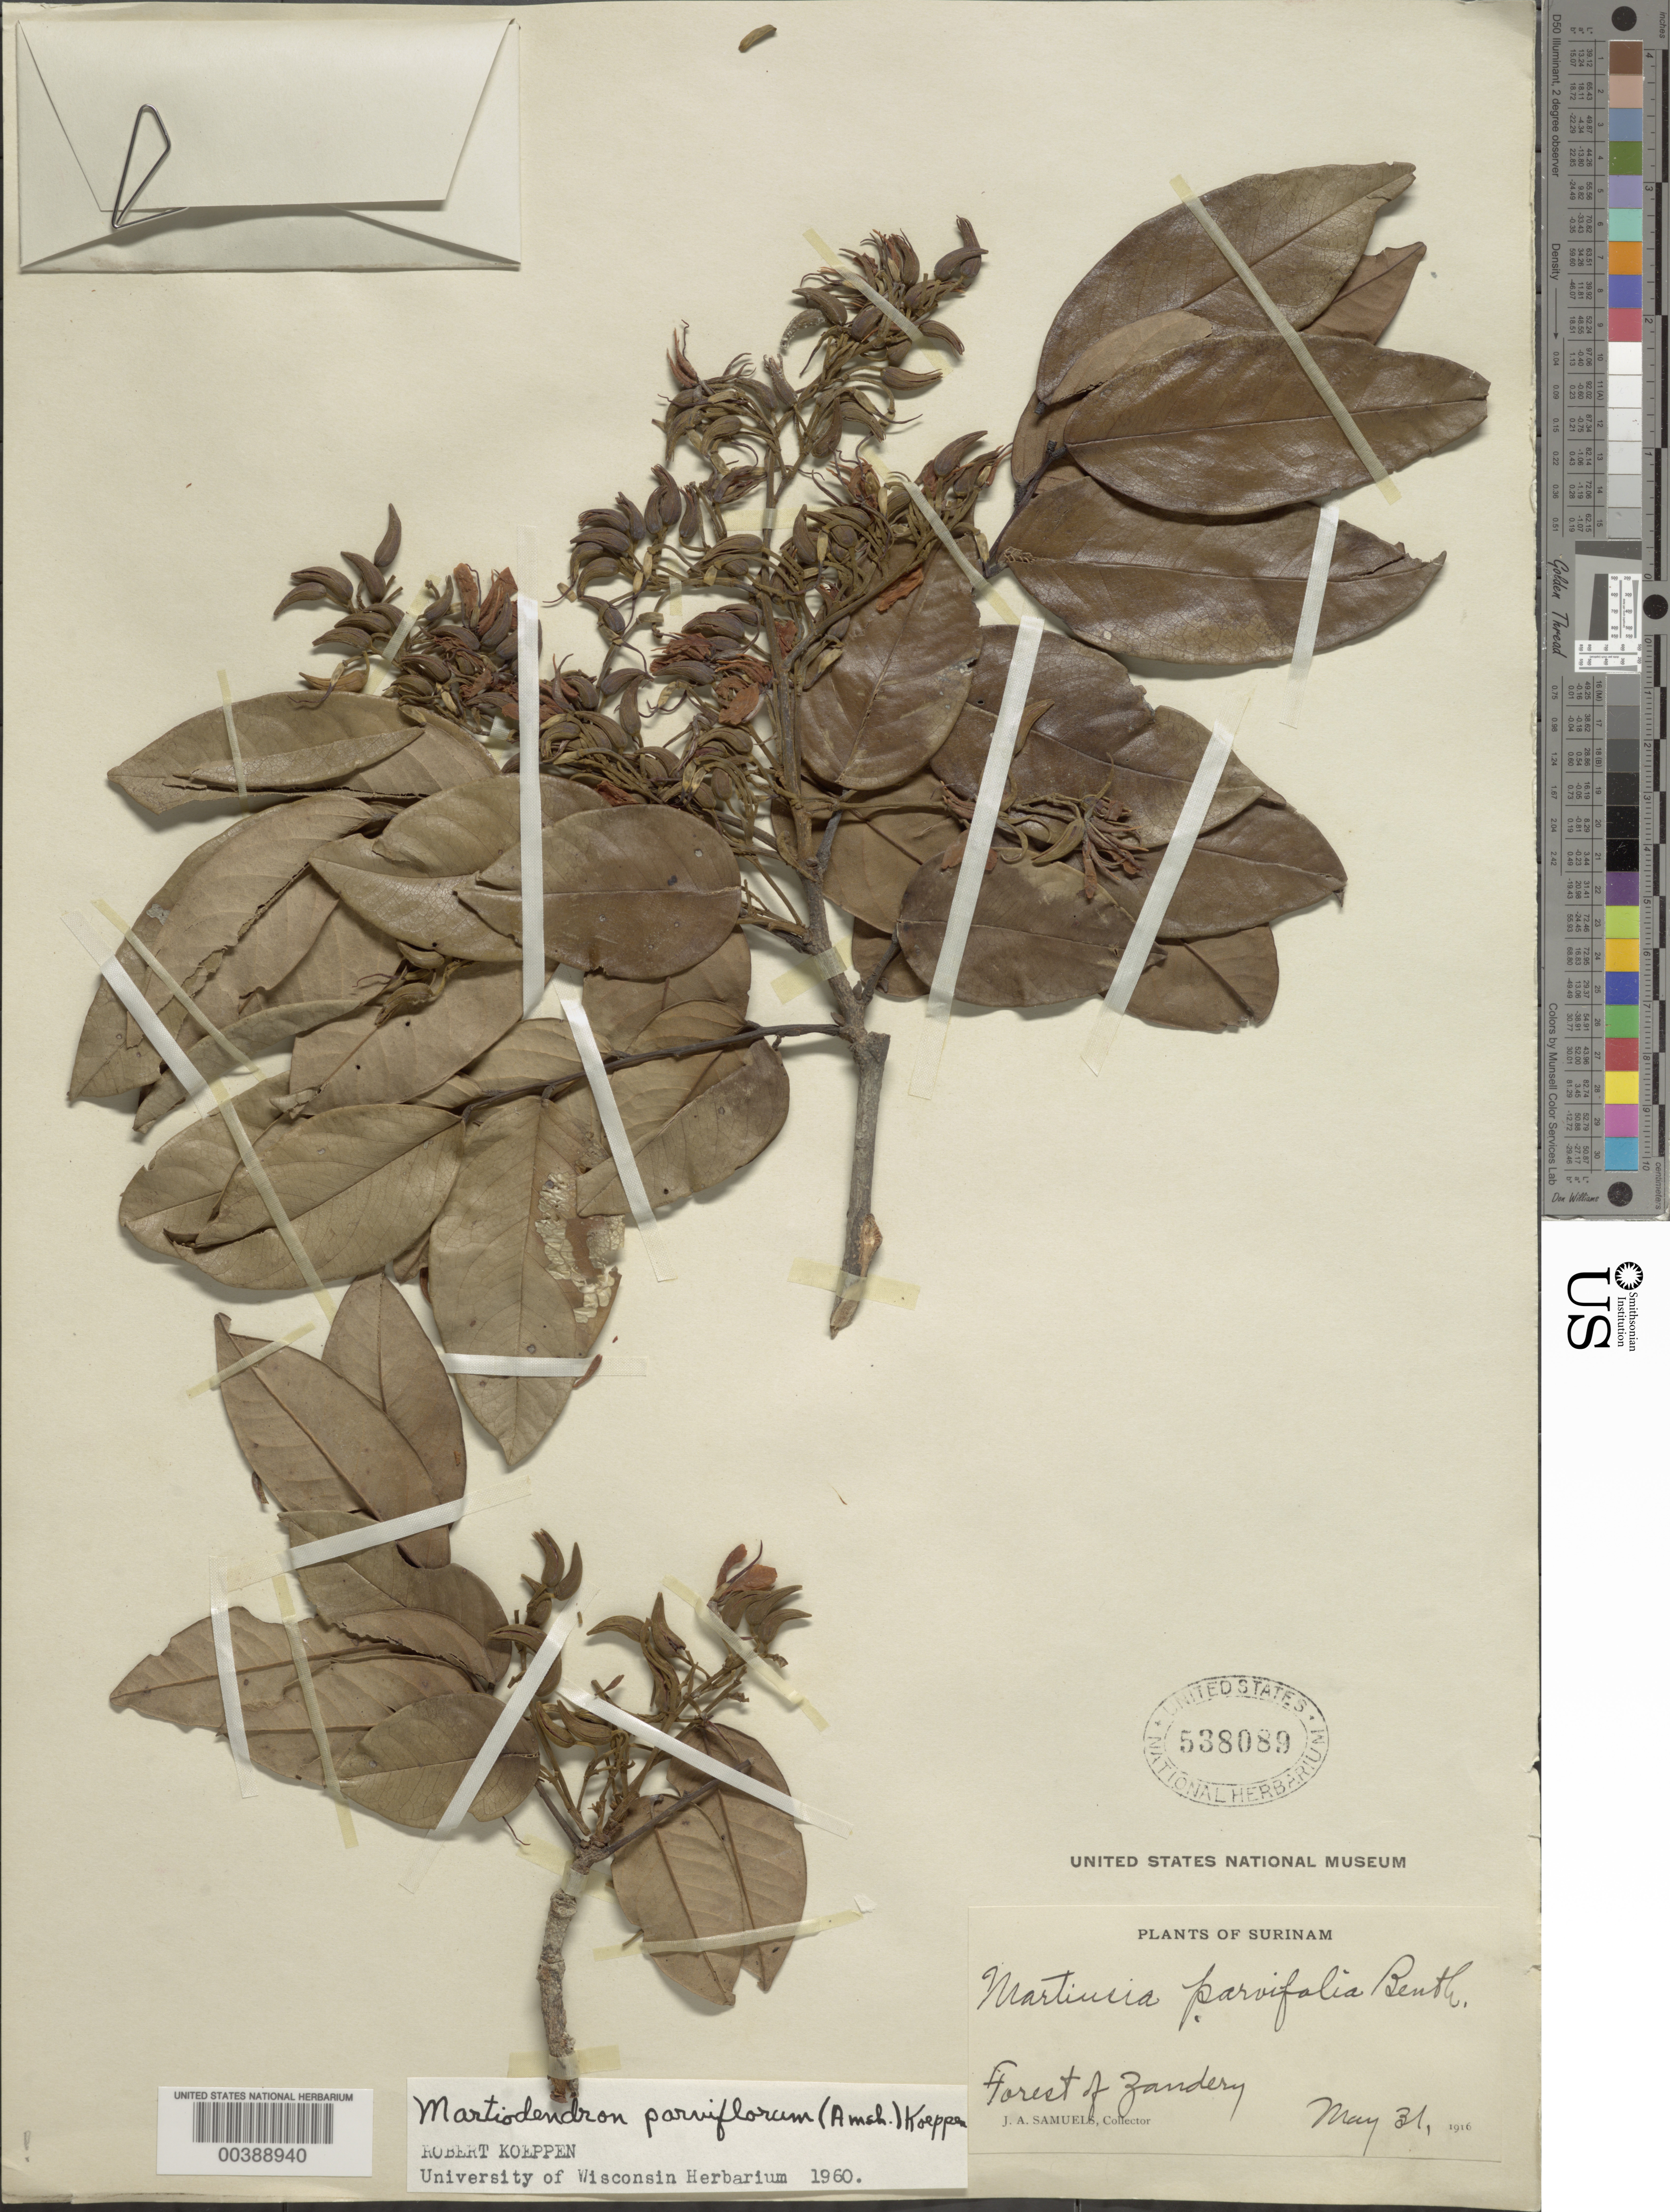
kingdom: Plantae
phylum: Tracheophyta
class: Magnoliopsida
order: Fabales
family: Fabaceae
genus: Martiodendron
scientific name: Martiodendron parviflorum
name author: (Amshoff) Kolpen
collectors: J. A. Samuels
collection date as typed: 31 May 1916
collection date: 1916-05-31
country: Suriname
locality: Forest of zandery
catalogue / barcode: US 538089